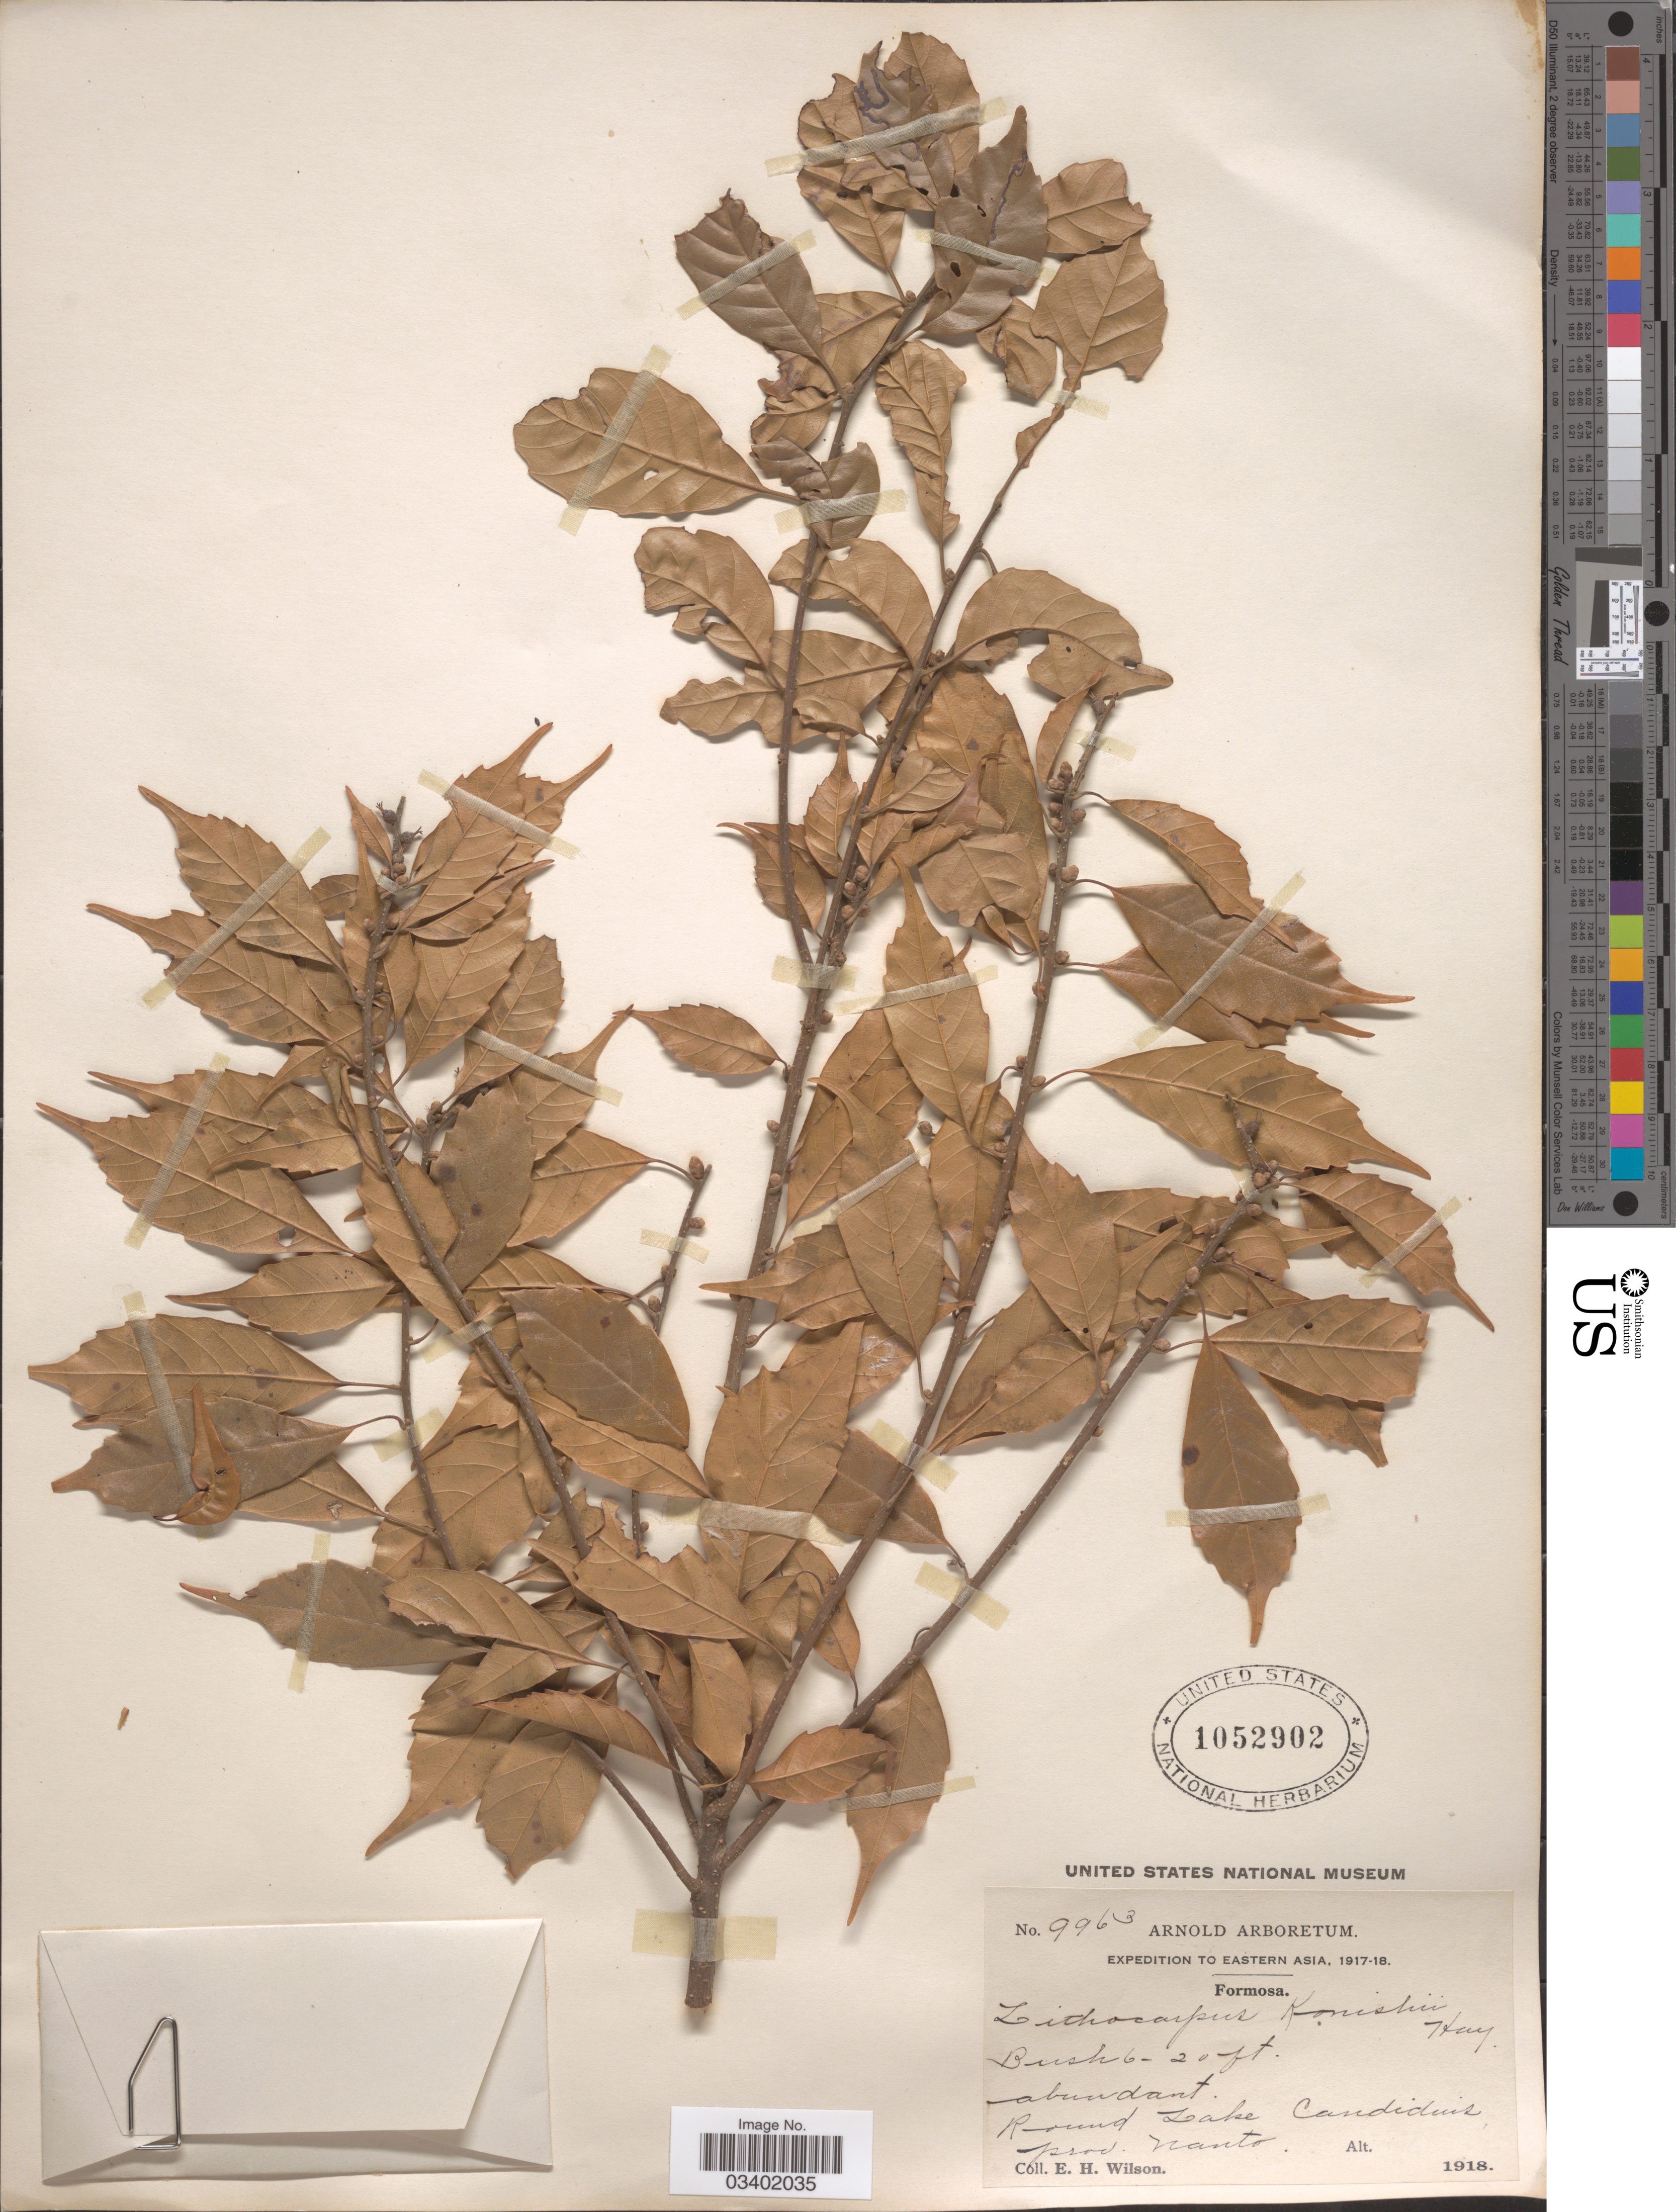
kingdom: Plantae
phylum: Tracheophyta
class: Magnoliopsida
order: Fagales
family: Fagaceae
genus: Lithocarpus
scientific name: Lithocarpus konishii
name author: (Hayata) Hayata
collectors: E. Wilson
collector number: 9963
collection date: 1918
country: Taiwan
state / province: Nantou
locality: Eastern Asia. Round Lake Candidius. Prov. Nanto.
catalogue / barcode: US 1052902